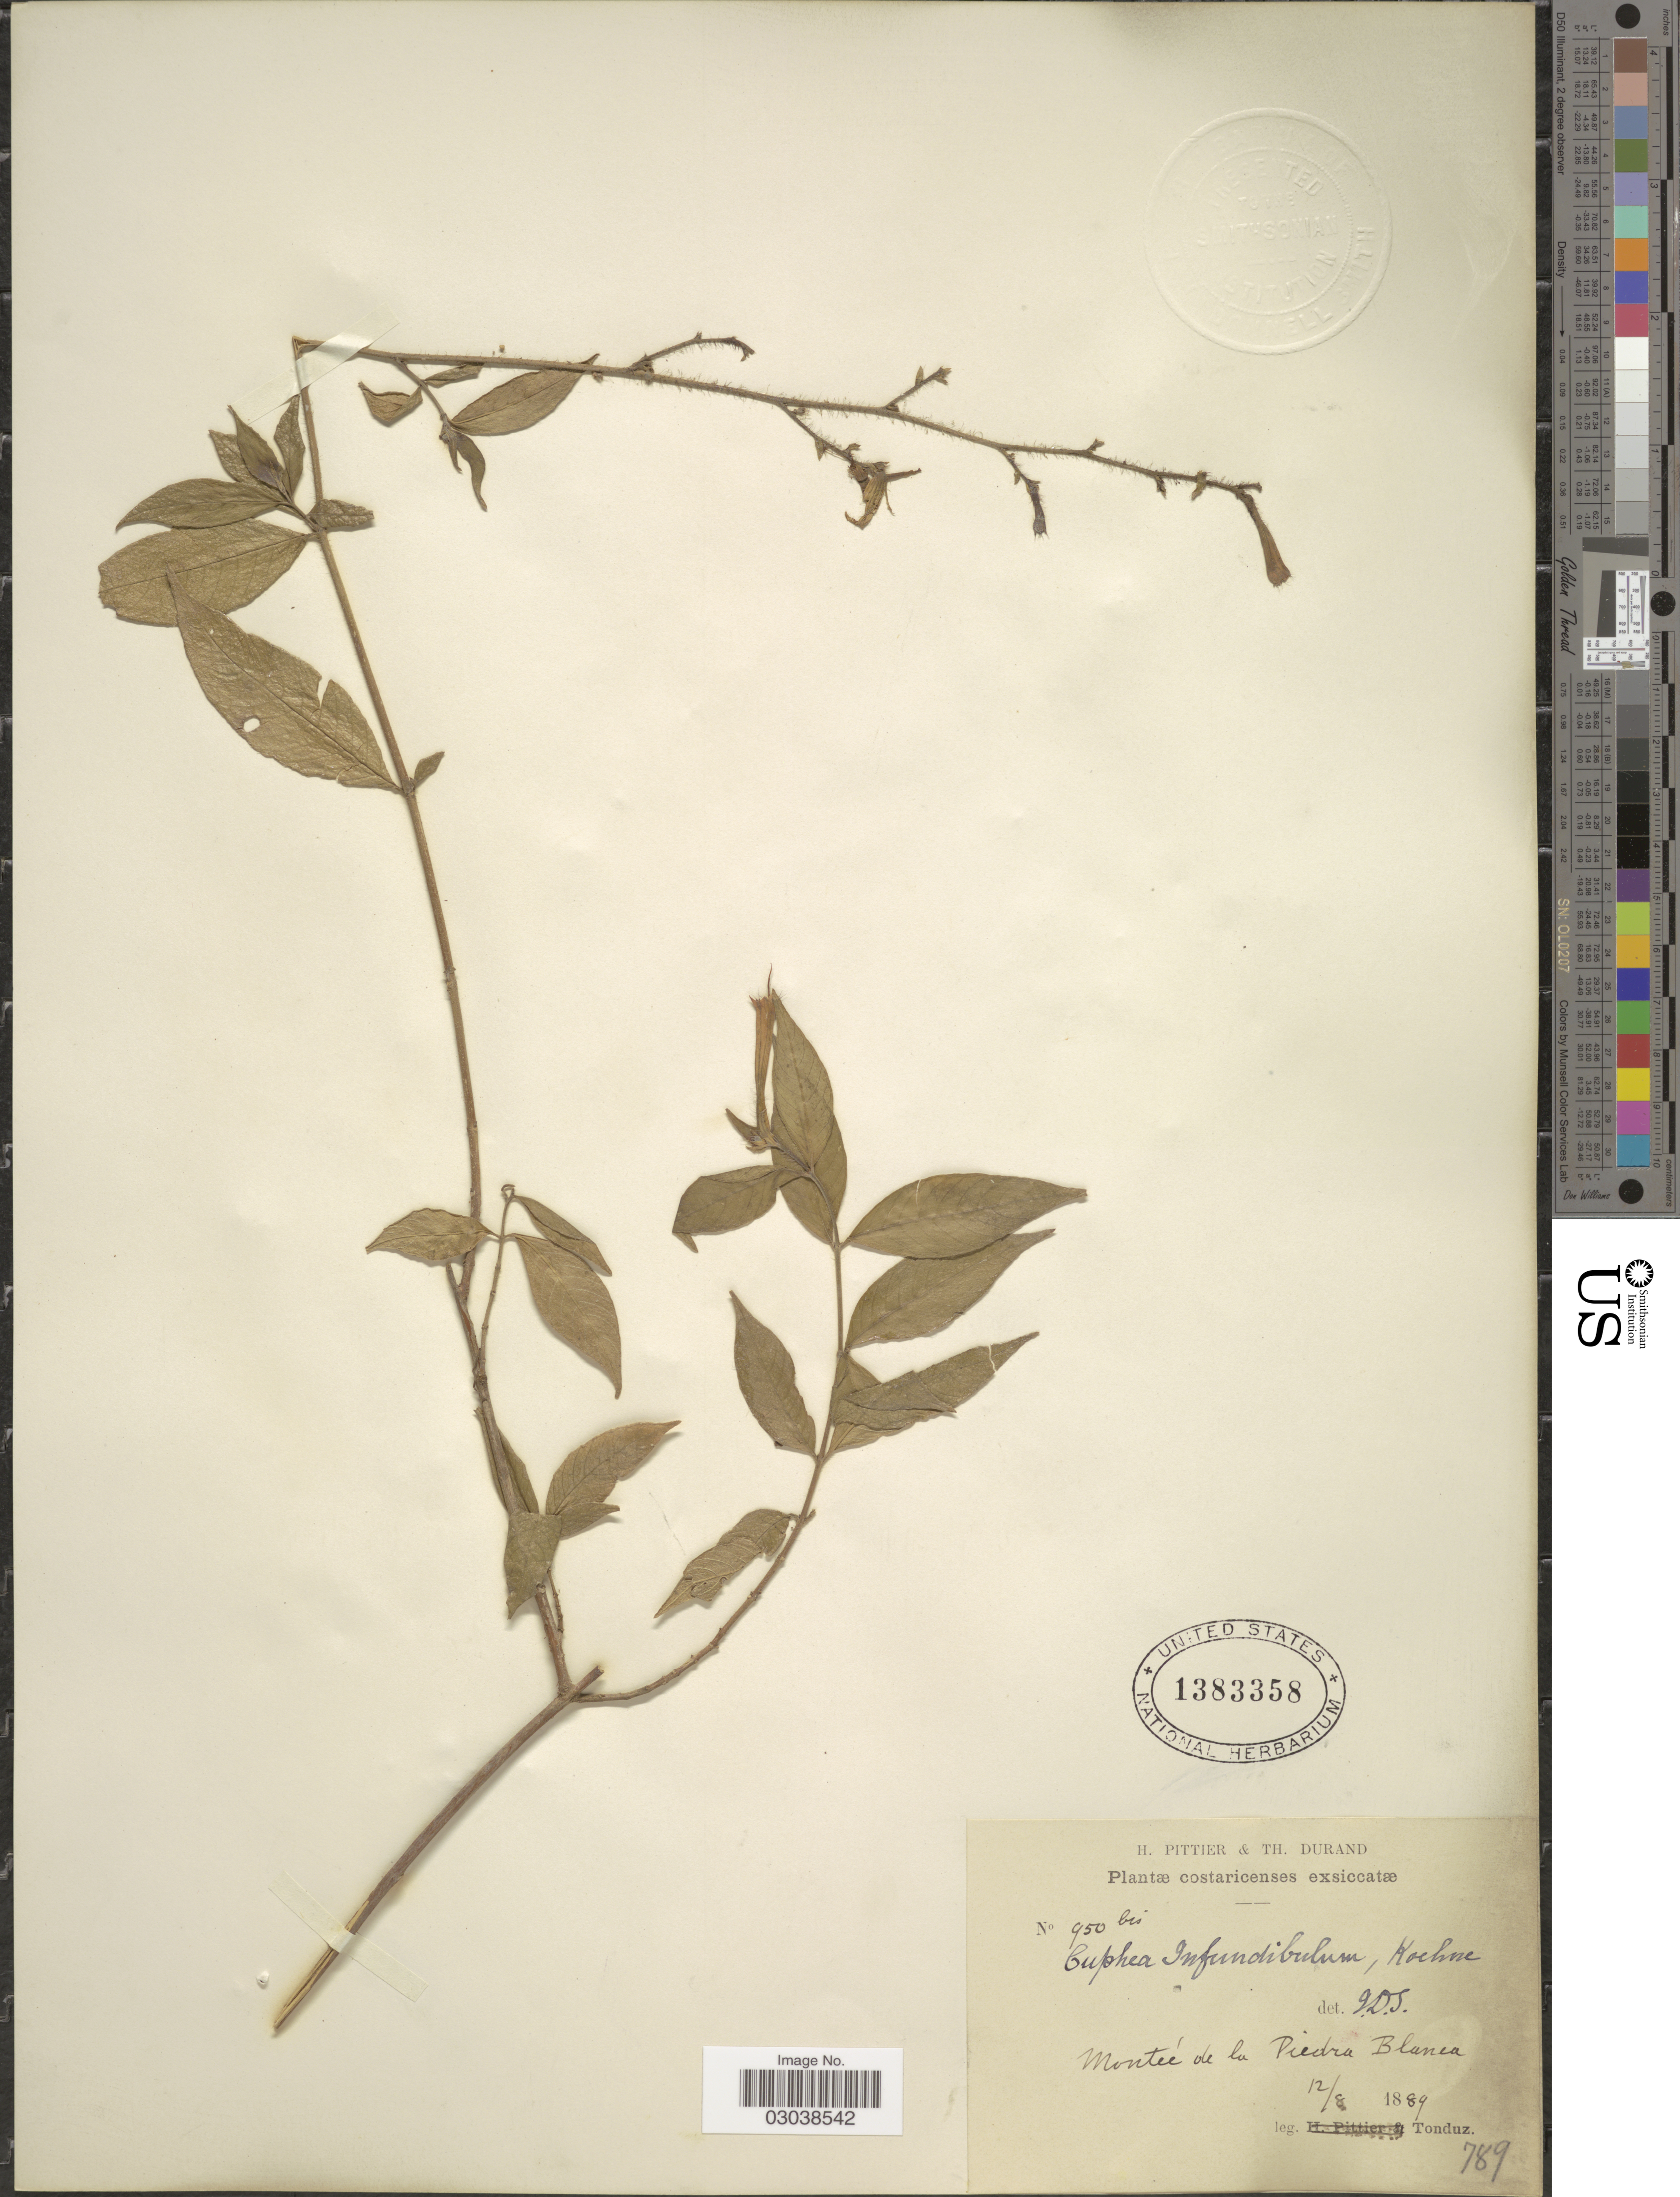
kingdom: Plantae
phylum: Tracheophyta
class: Magnoliopsida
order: Myrtales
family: Lythraceae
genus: Cuphea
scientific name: Cuphea infundibulum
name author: Koehne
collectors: Tonduz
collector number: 950 bis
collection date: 1889-08-12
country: Costa Rica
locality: Montée de la Piedra Blanca.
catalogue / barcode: US 1383358